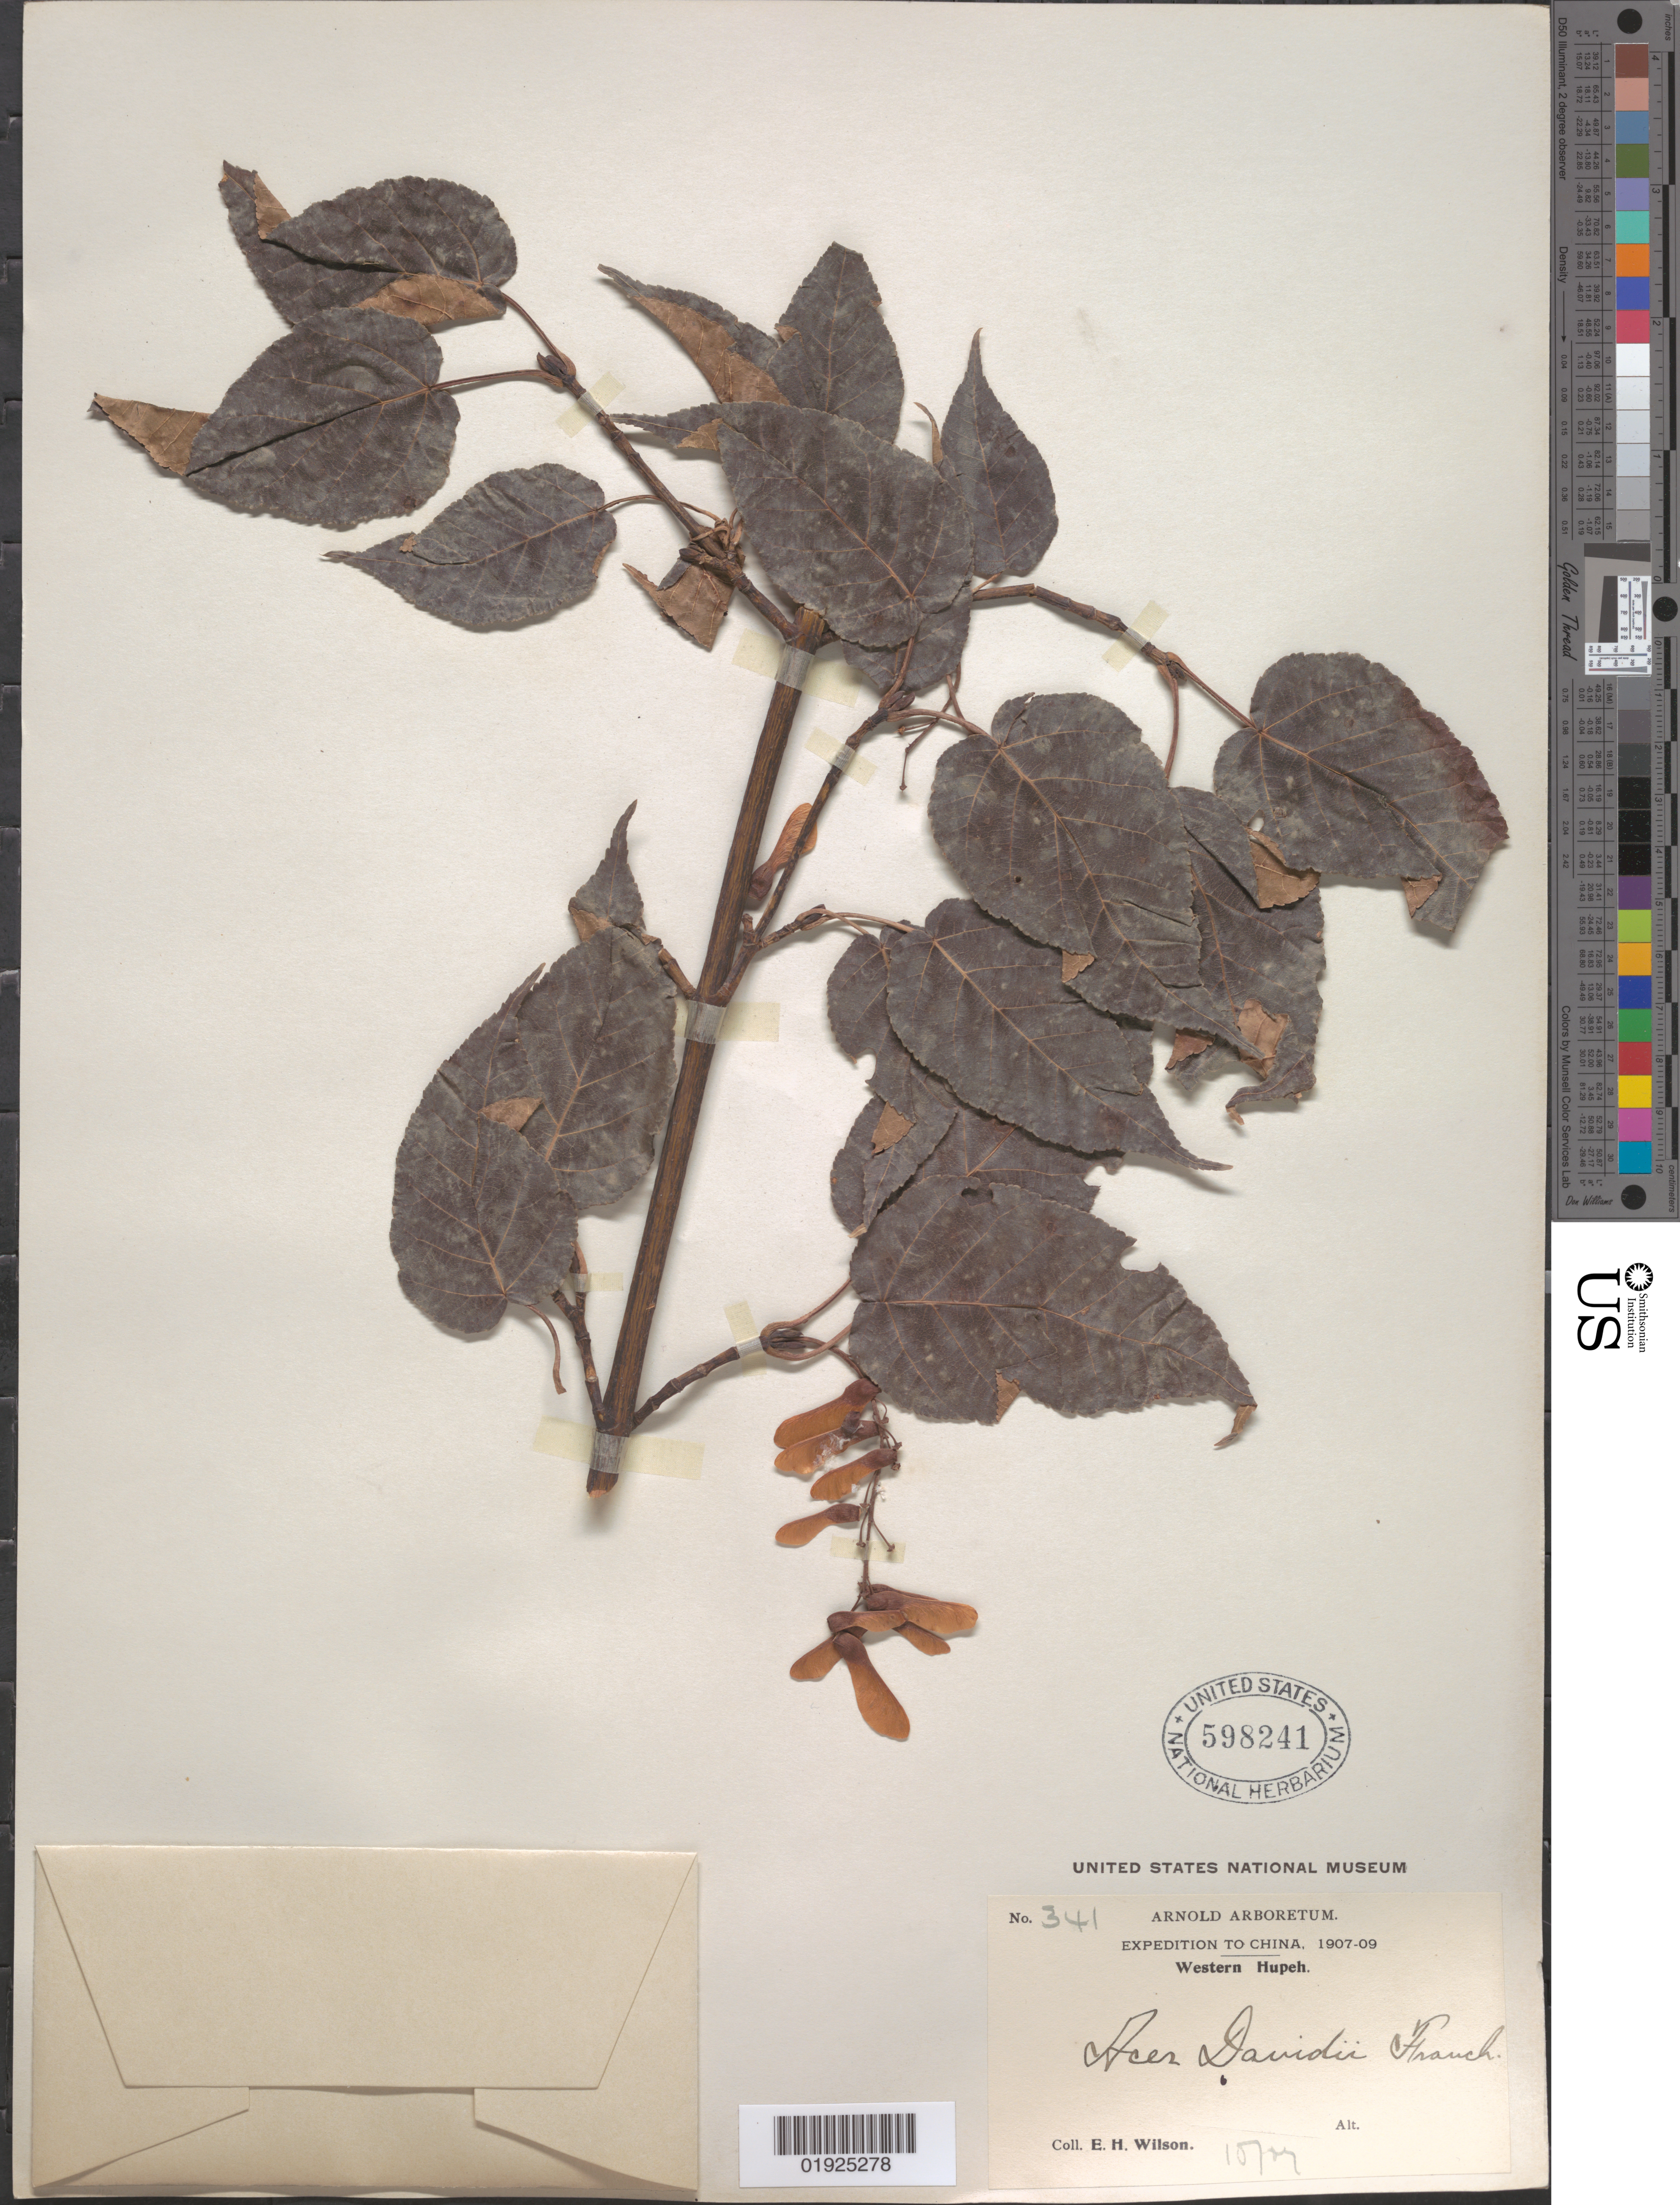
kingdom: Plantae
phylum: Tracheophyta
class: Magnoliopsida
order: Sapindales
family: Sapindaceae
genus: Acer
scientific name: Acer sikkimense subsp. davidii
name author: (Franch.) Wesm.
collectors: E. H. Wilson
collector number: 341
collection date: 1907-10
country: China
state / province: Hubei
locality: Western Hupeh [Hubei]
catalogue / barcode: US 598241